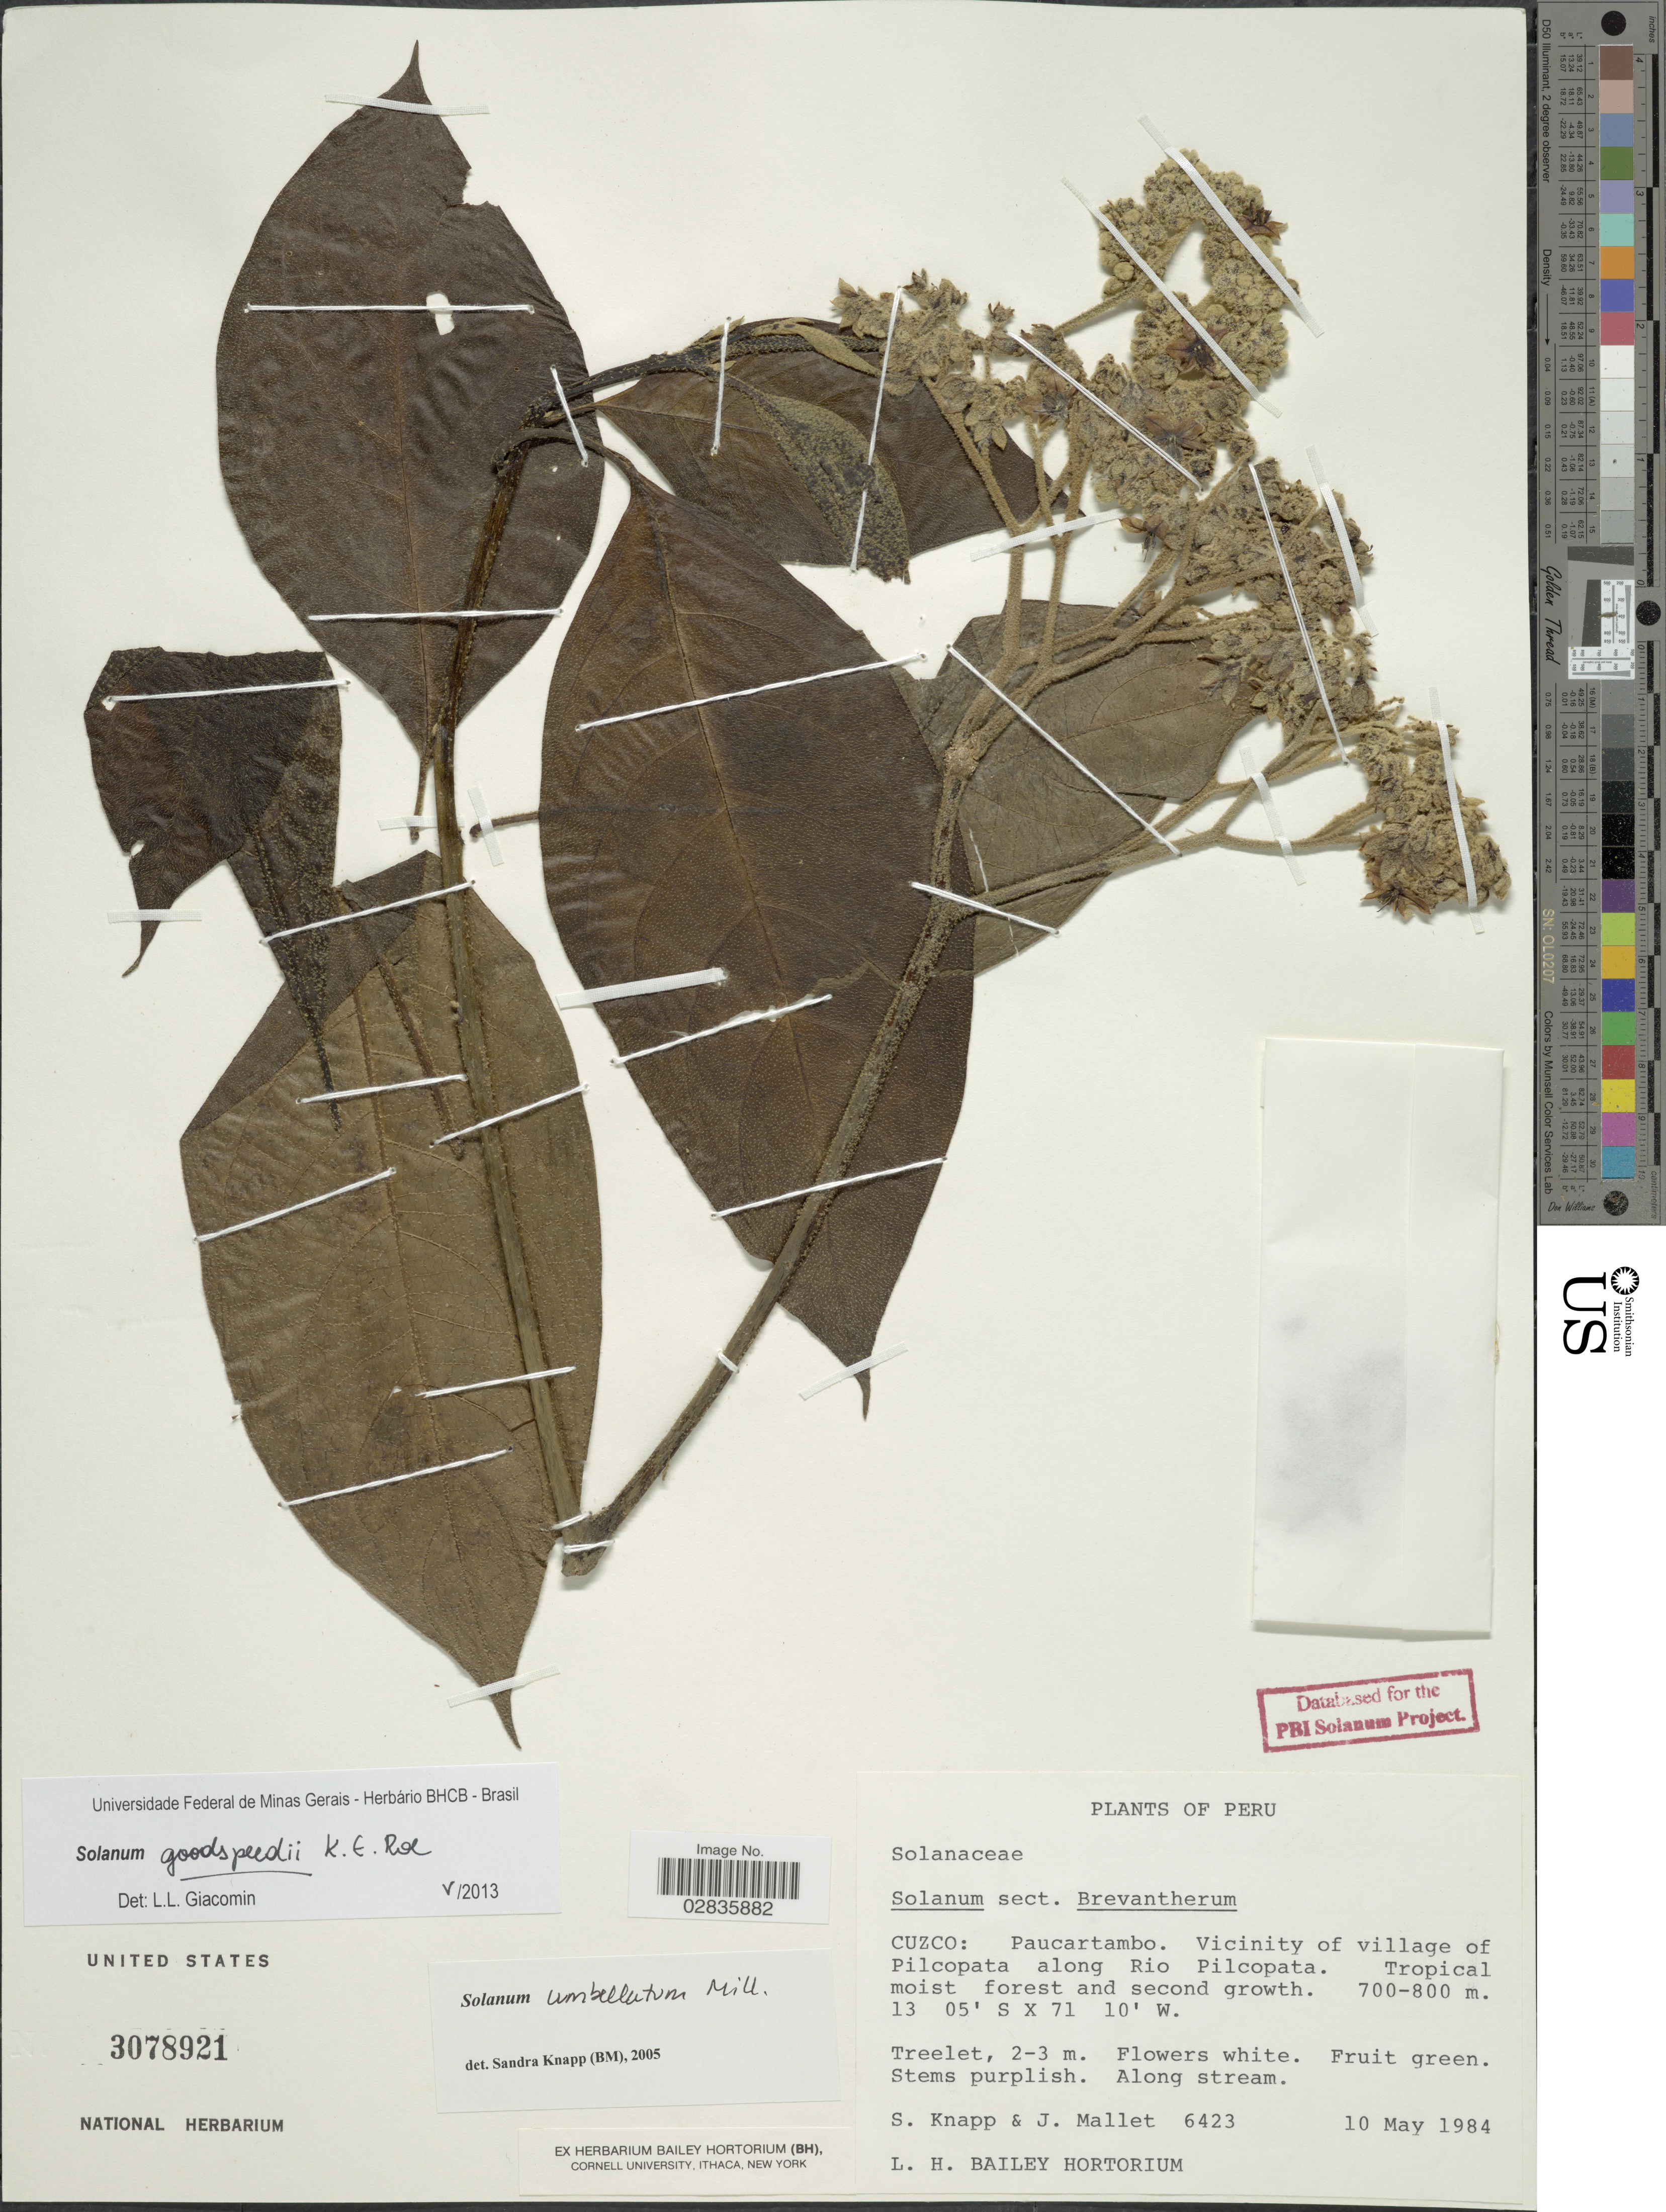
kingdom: Plantae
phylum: Tracheophyta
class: Magnoliopsida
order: Solanales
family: Solanaceae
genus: Solanum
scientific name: Solanum goodspeedii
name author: K.E. Roe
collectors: S. Knapp & J. Mallet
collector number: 6423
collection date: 1984-05-10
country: Peru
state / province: Cusco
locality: Cuzco: Paucartambo. Vicinity of village of Pilcopata along Rio Pilcopata.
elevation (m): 700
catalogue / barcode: US 3078921